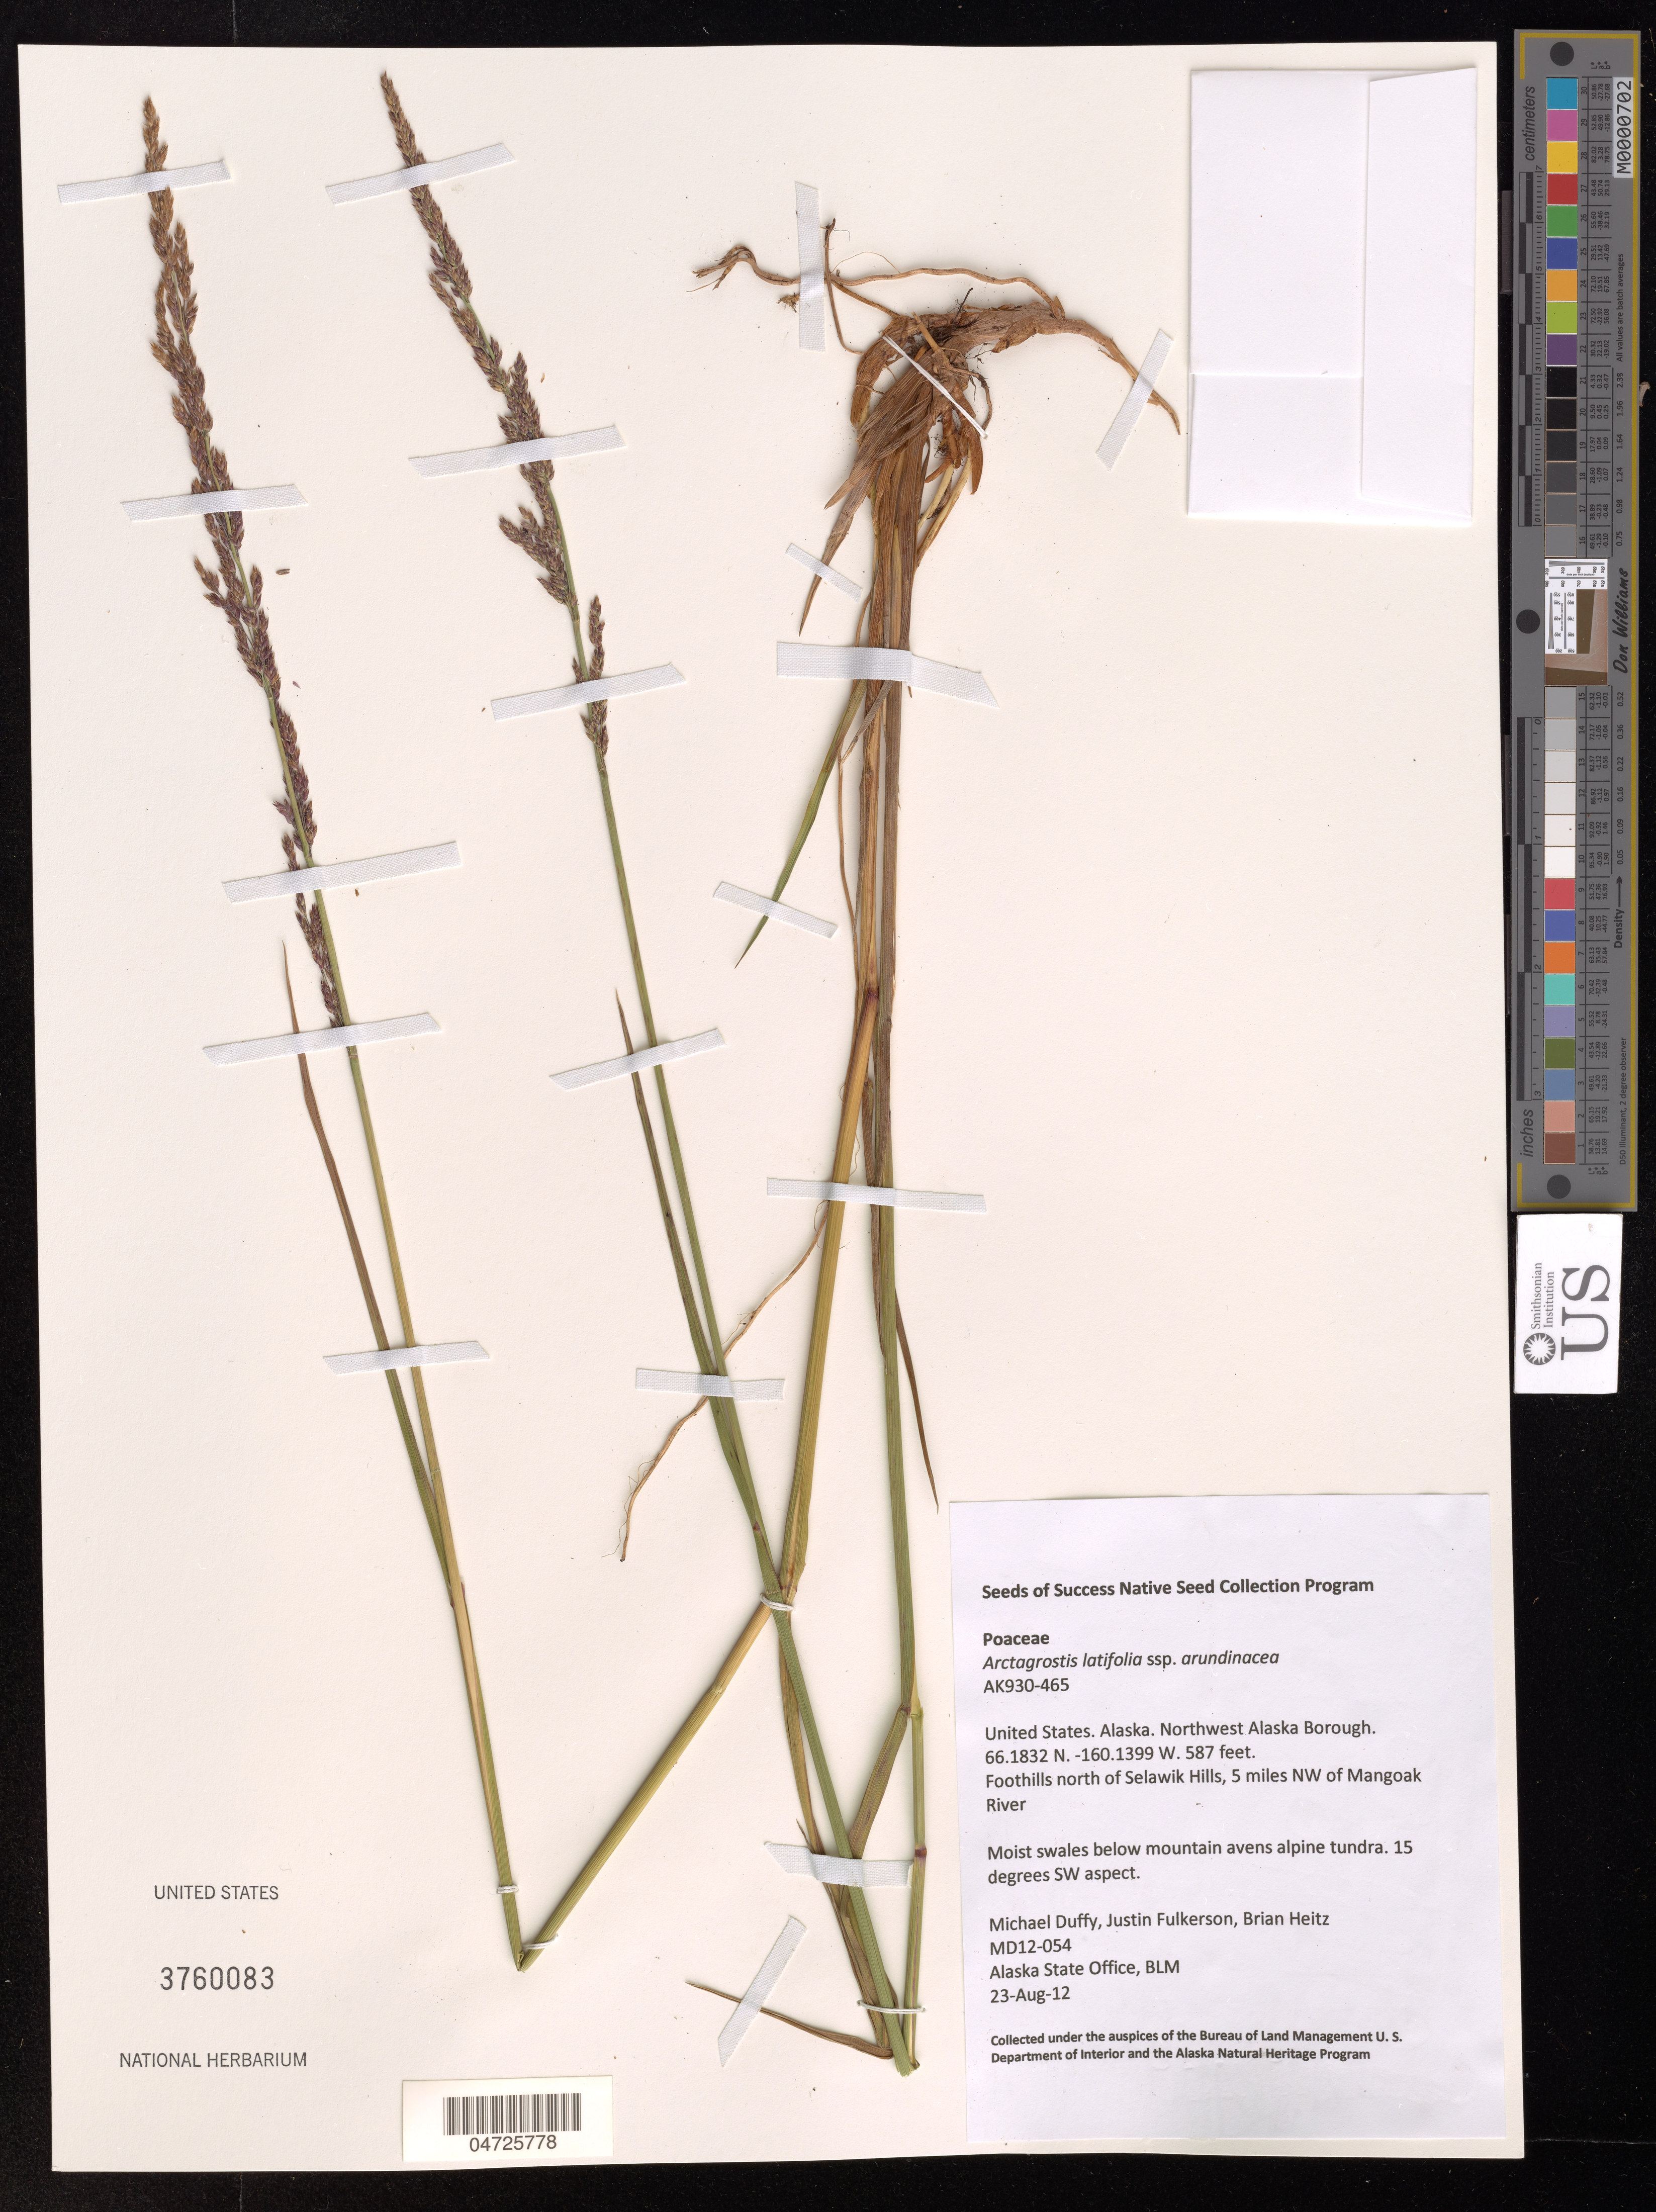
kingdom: Plantae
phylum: Tracheophyta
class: Liliopsida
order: Poales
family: Poaceae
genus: Arctagrostis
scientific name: Arctagrostis latifolia subsp. arundinacea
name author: (Trin.) Tzvelev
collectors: M. Duffy, J. Fulkerson & B. Heitz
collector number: MD12-054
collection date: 2012-08-23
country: United States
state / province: Alaska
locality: Northwest Alaska Borough. Foothills north of Selawik Hills, 5 miles NW of Mangoak River.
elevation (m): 179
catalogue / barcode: US 3760083